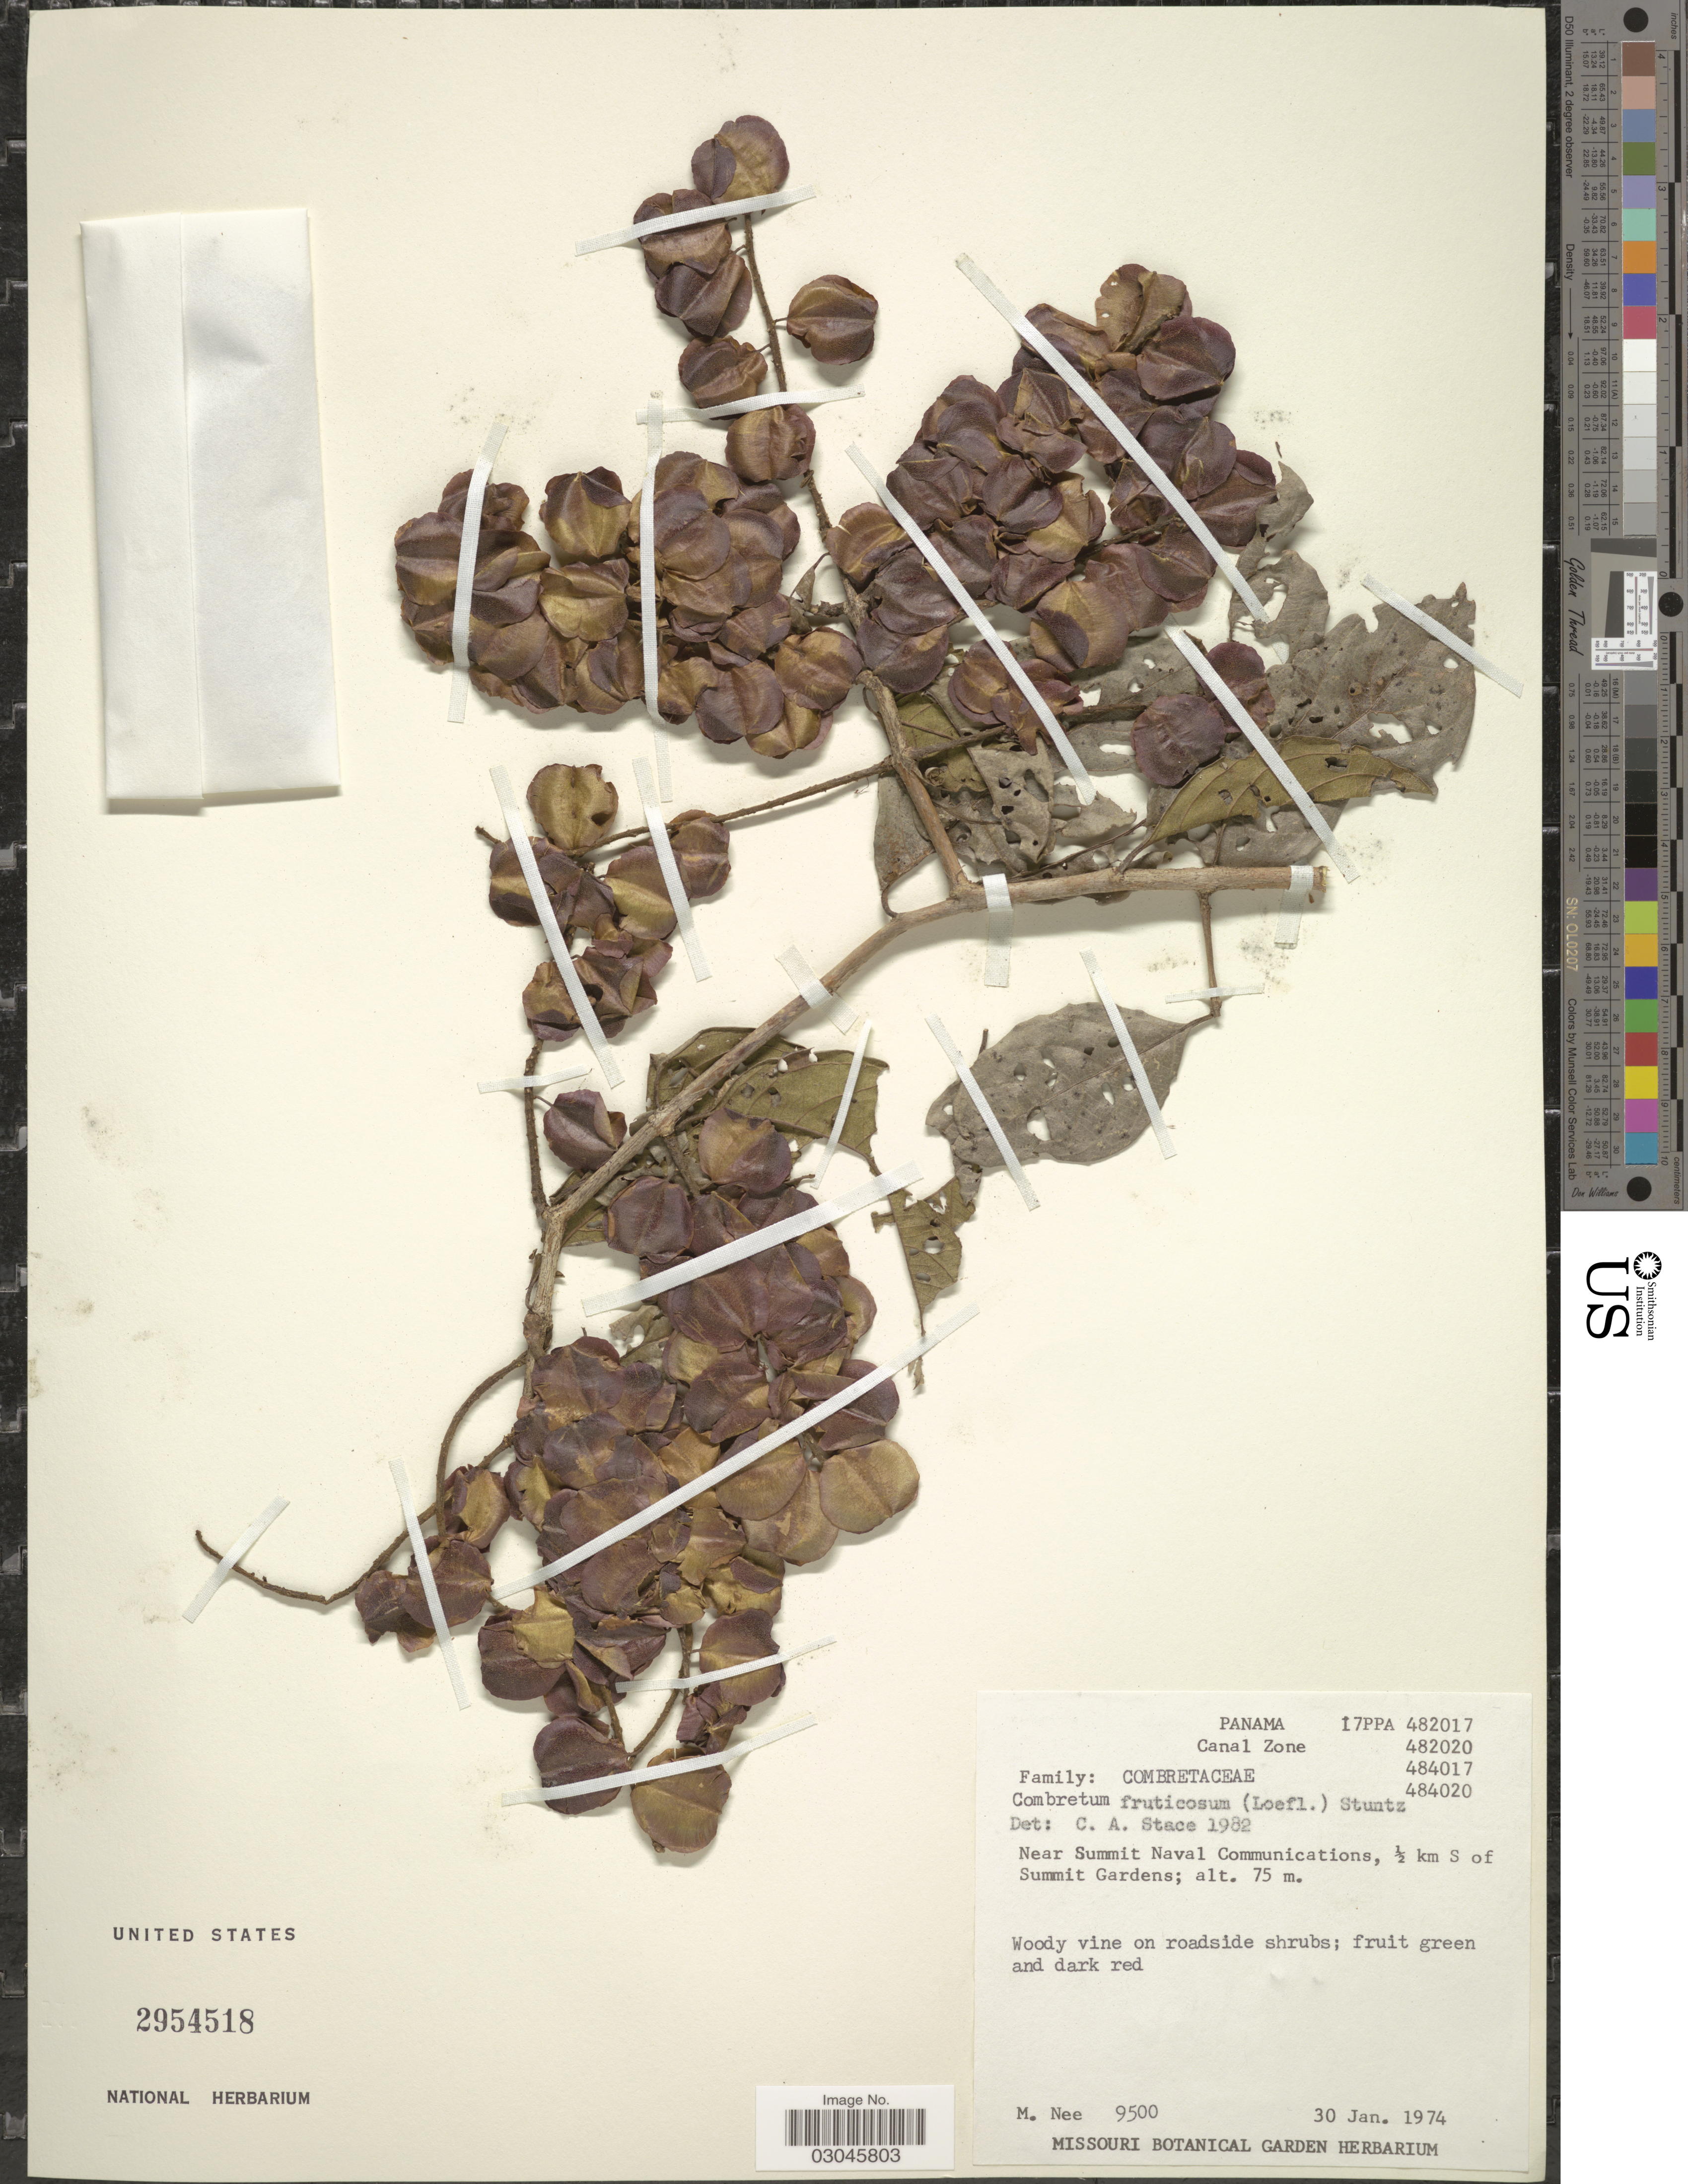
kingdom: Plantae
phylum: Tracheophyta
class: Magnoliopsida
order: Myrtales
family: Combretaceae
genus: Combretum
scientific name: Combretum fruticosum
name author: (Loefl.) Stuntz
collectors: M. Nee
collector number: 9500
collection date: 1974-01-30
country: Panama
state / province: Colón / Panamá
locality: Canal Zone. Near Summit Naval Communication, ½ km S of Summit Gardens.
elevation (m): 75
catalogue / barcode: US 2954518